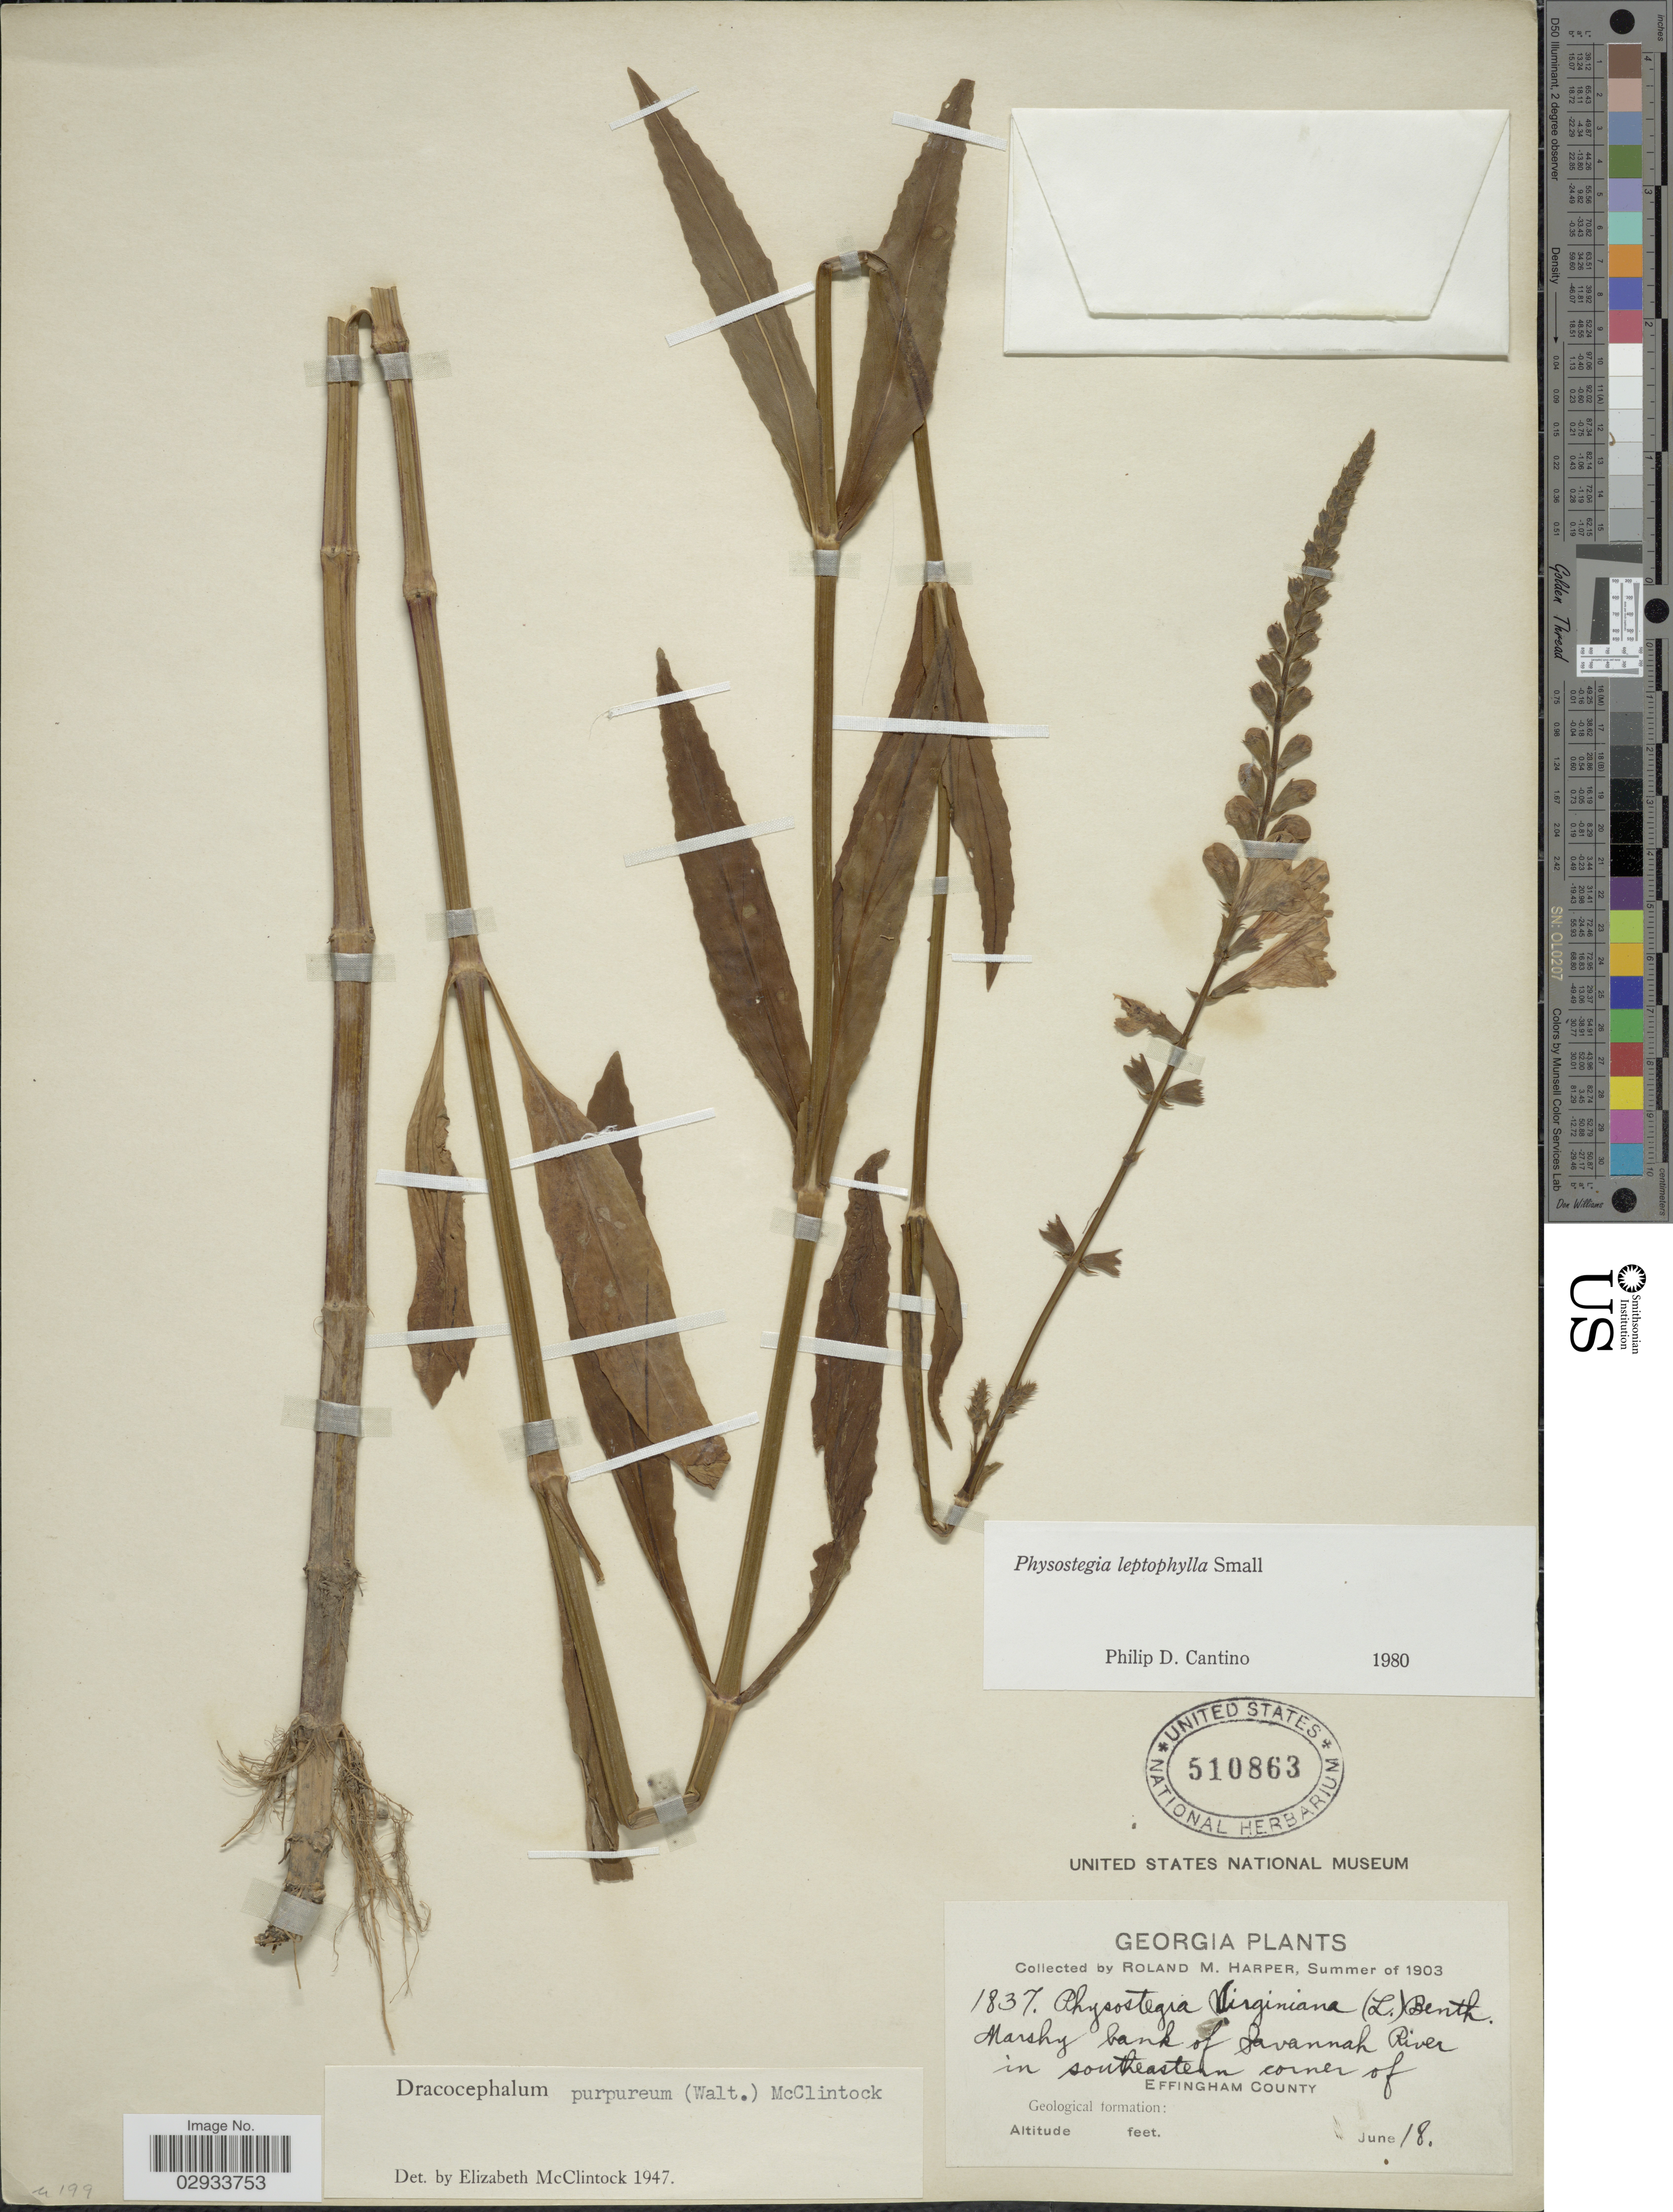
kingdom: Plantae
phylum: Tracheophyta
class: Magnoliopsida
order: Lamiales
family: Lamiaceae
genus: Physostegia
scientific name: Physostegia leptophylla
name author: Small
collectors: R. M. Harper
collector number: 1837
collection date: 1903-06-18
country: United States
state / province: Georgia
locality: Marshy bank of Savannah River in southeastern corner of Effingham County.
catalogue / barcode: US 510863